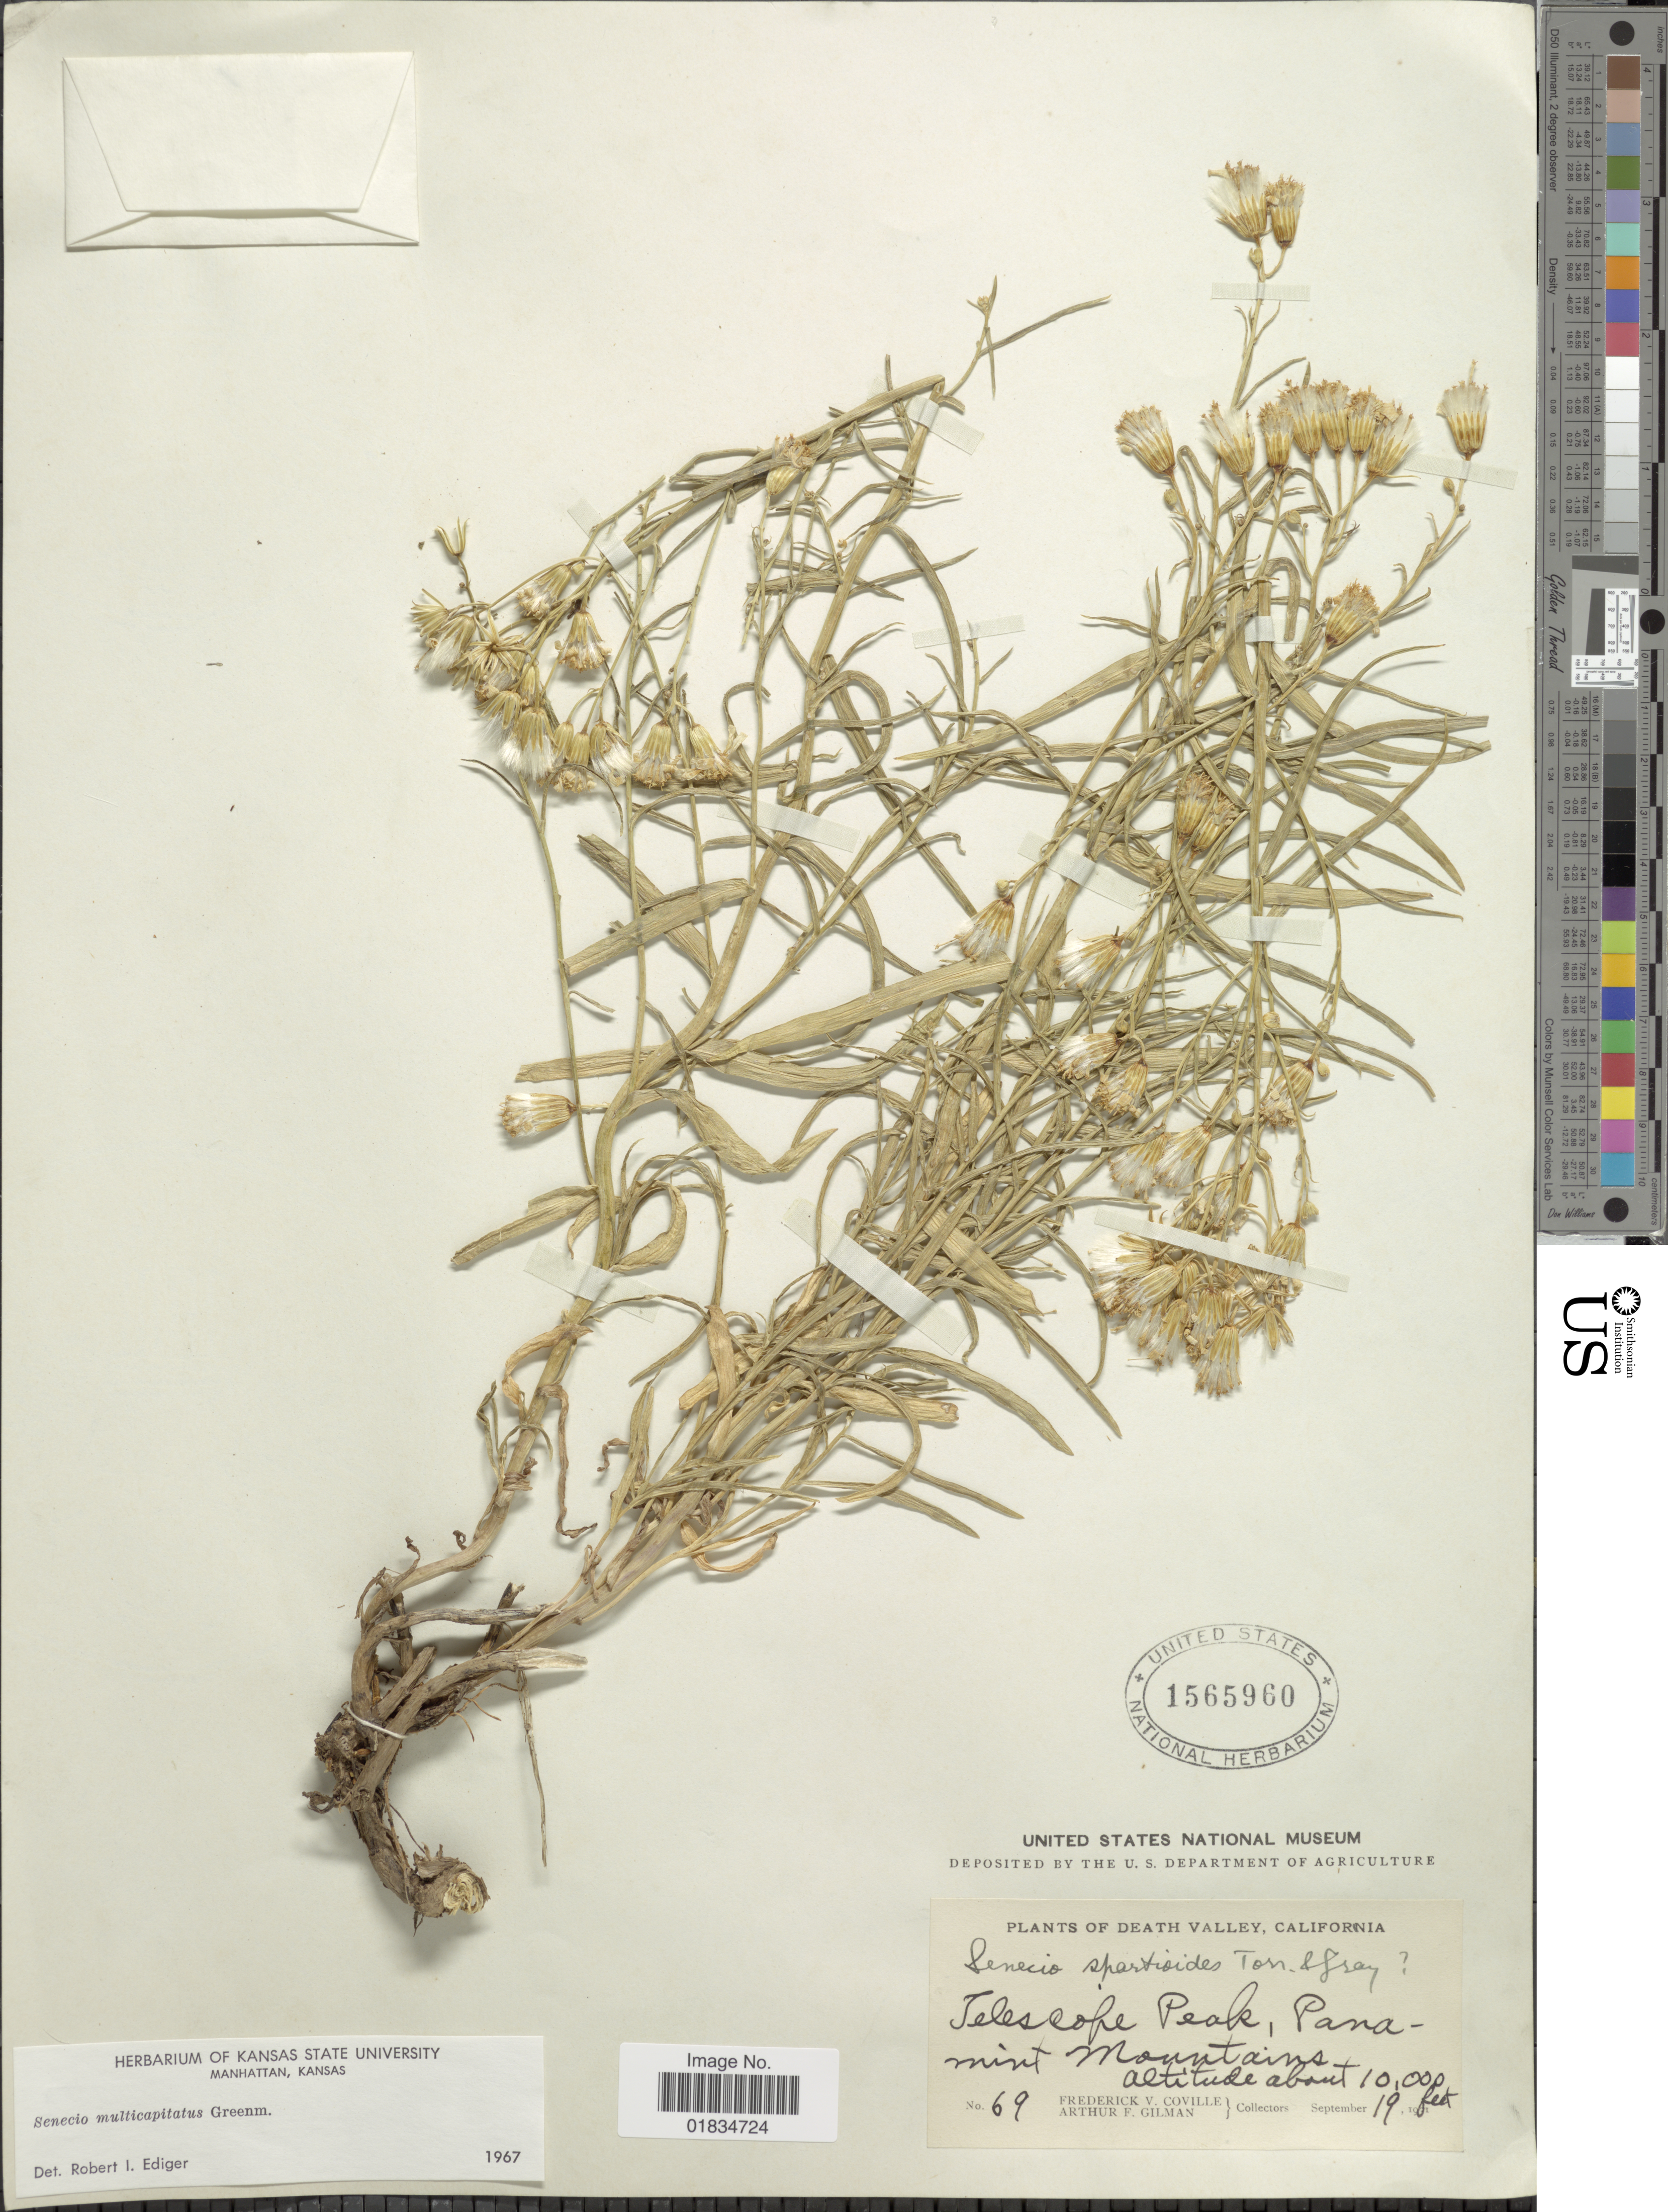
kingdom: Plantae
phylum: Tracheophyta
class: Magnoliopsida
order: Asterales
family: Asteraceae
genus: Senecio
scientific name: Senecio multicapitatus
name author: Greenm.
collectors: F. V. Coville & A. Gilman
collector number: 69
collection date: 1931-09-19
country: United States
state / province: California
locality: Telescope Peak, Panamint Mountains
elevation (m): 3048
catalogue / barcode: US 1565960